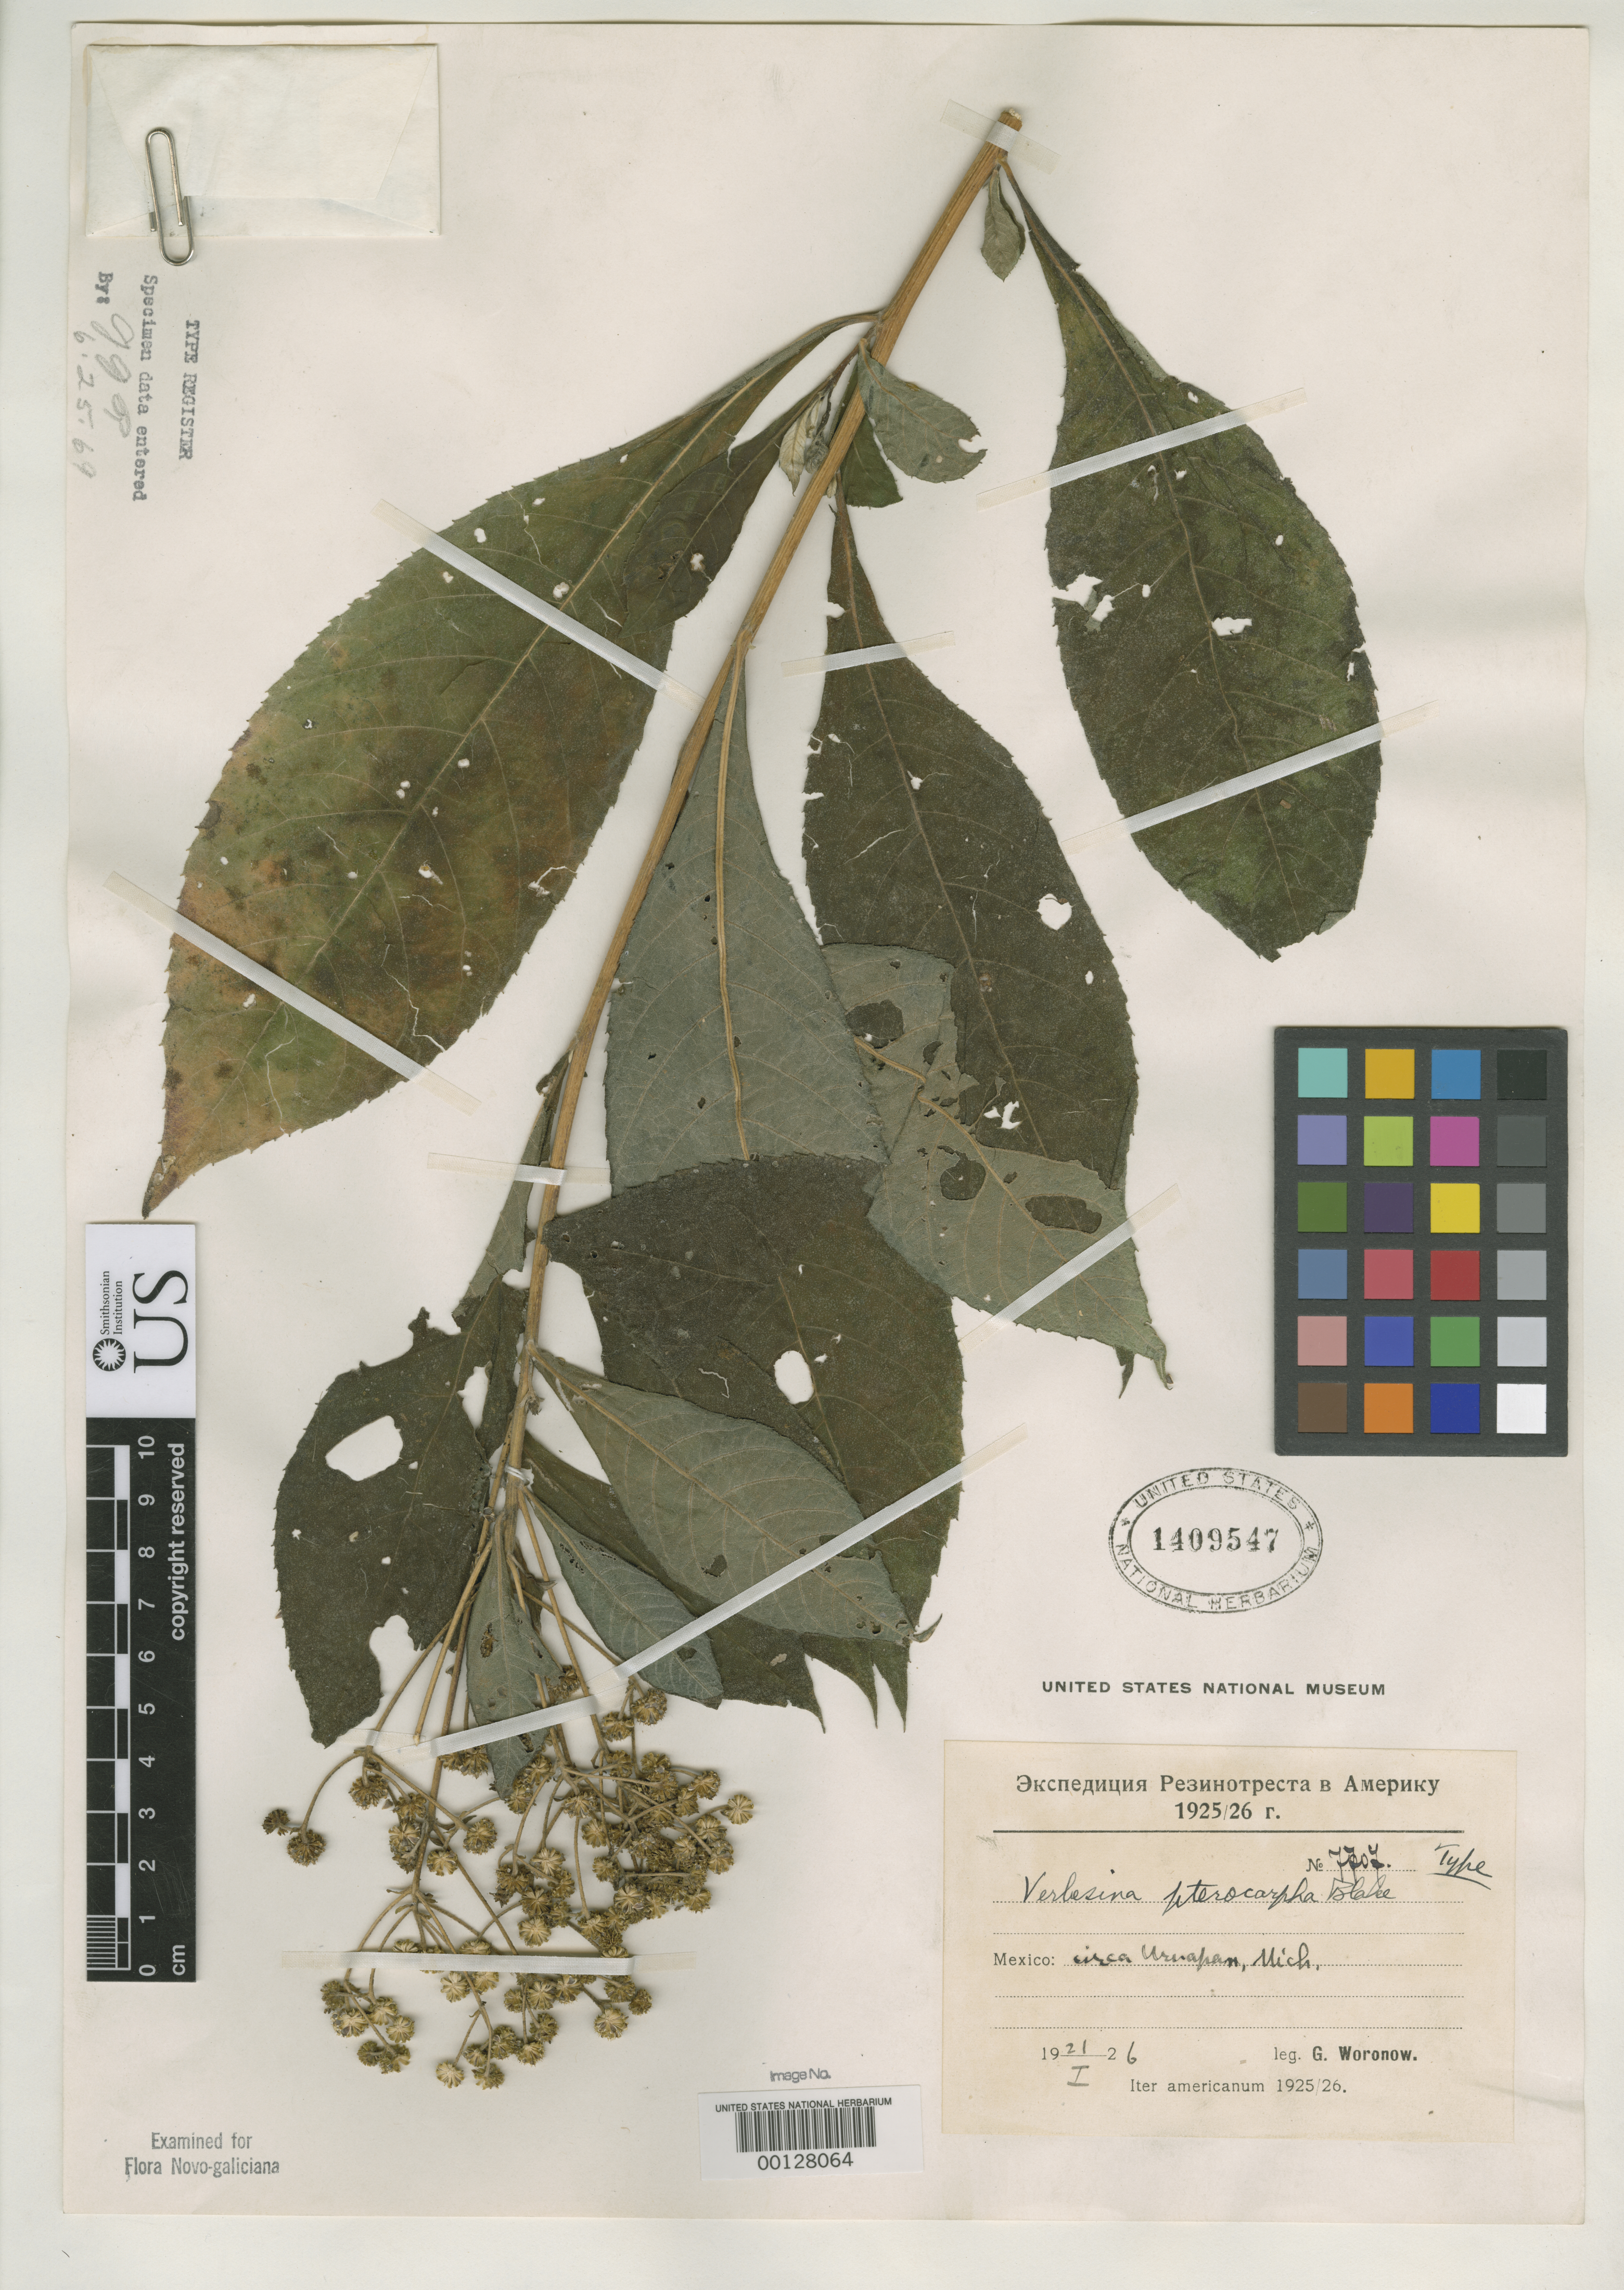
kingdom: Plantae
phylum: Tracheophyta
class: Magnoliopsida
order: Asterales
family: Asteraceae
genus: Verbesina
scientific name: Verbesina pterocarpha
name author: S.F. Blake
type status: Holotype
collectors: G. Woronow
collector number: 7707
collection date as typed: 26 Jan 1921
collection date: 1921-01-26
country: Mexico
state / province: Michoacán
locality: Uruapan.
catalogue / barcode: US 1409547